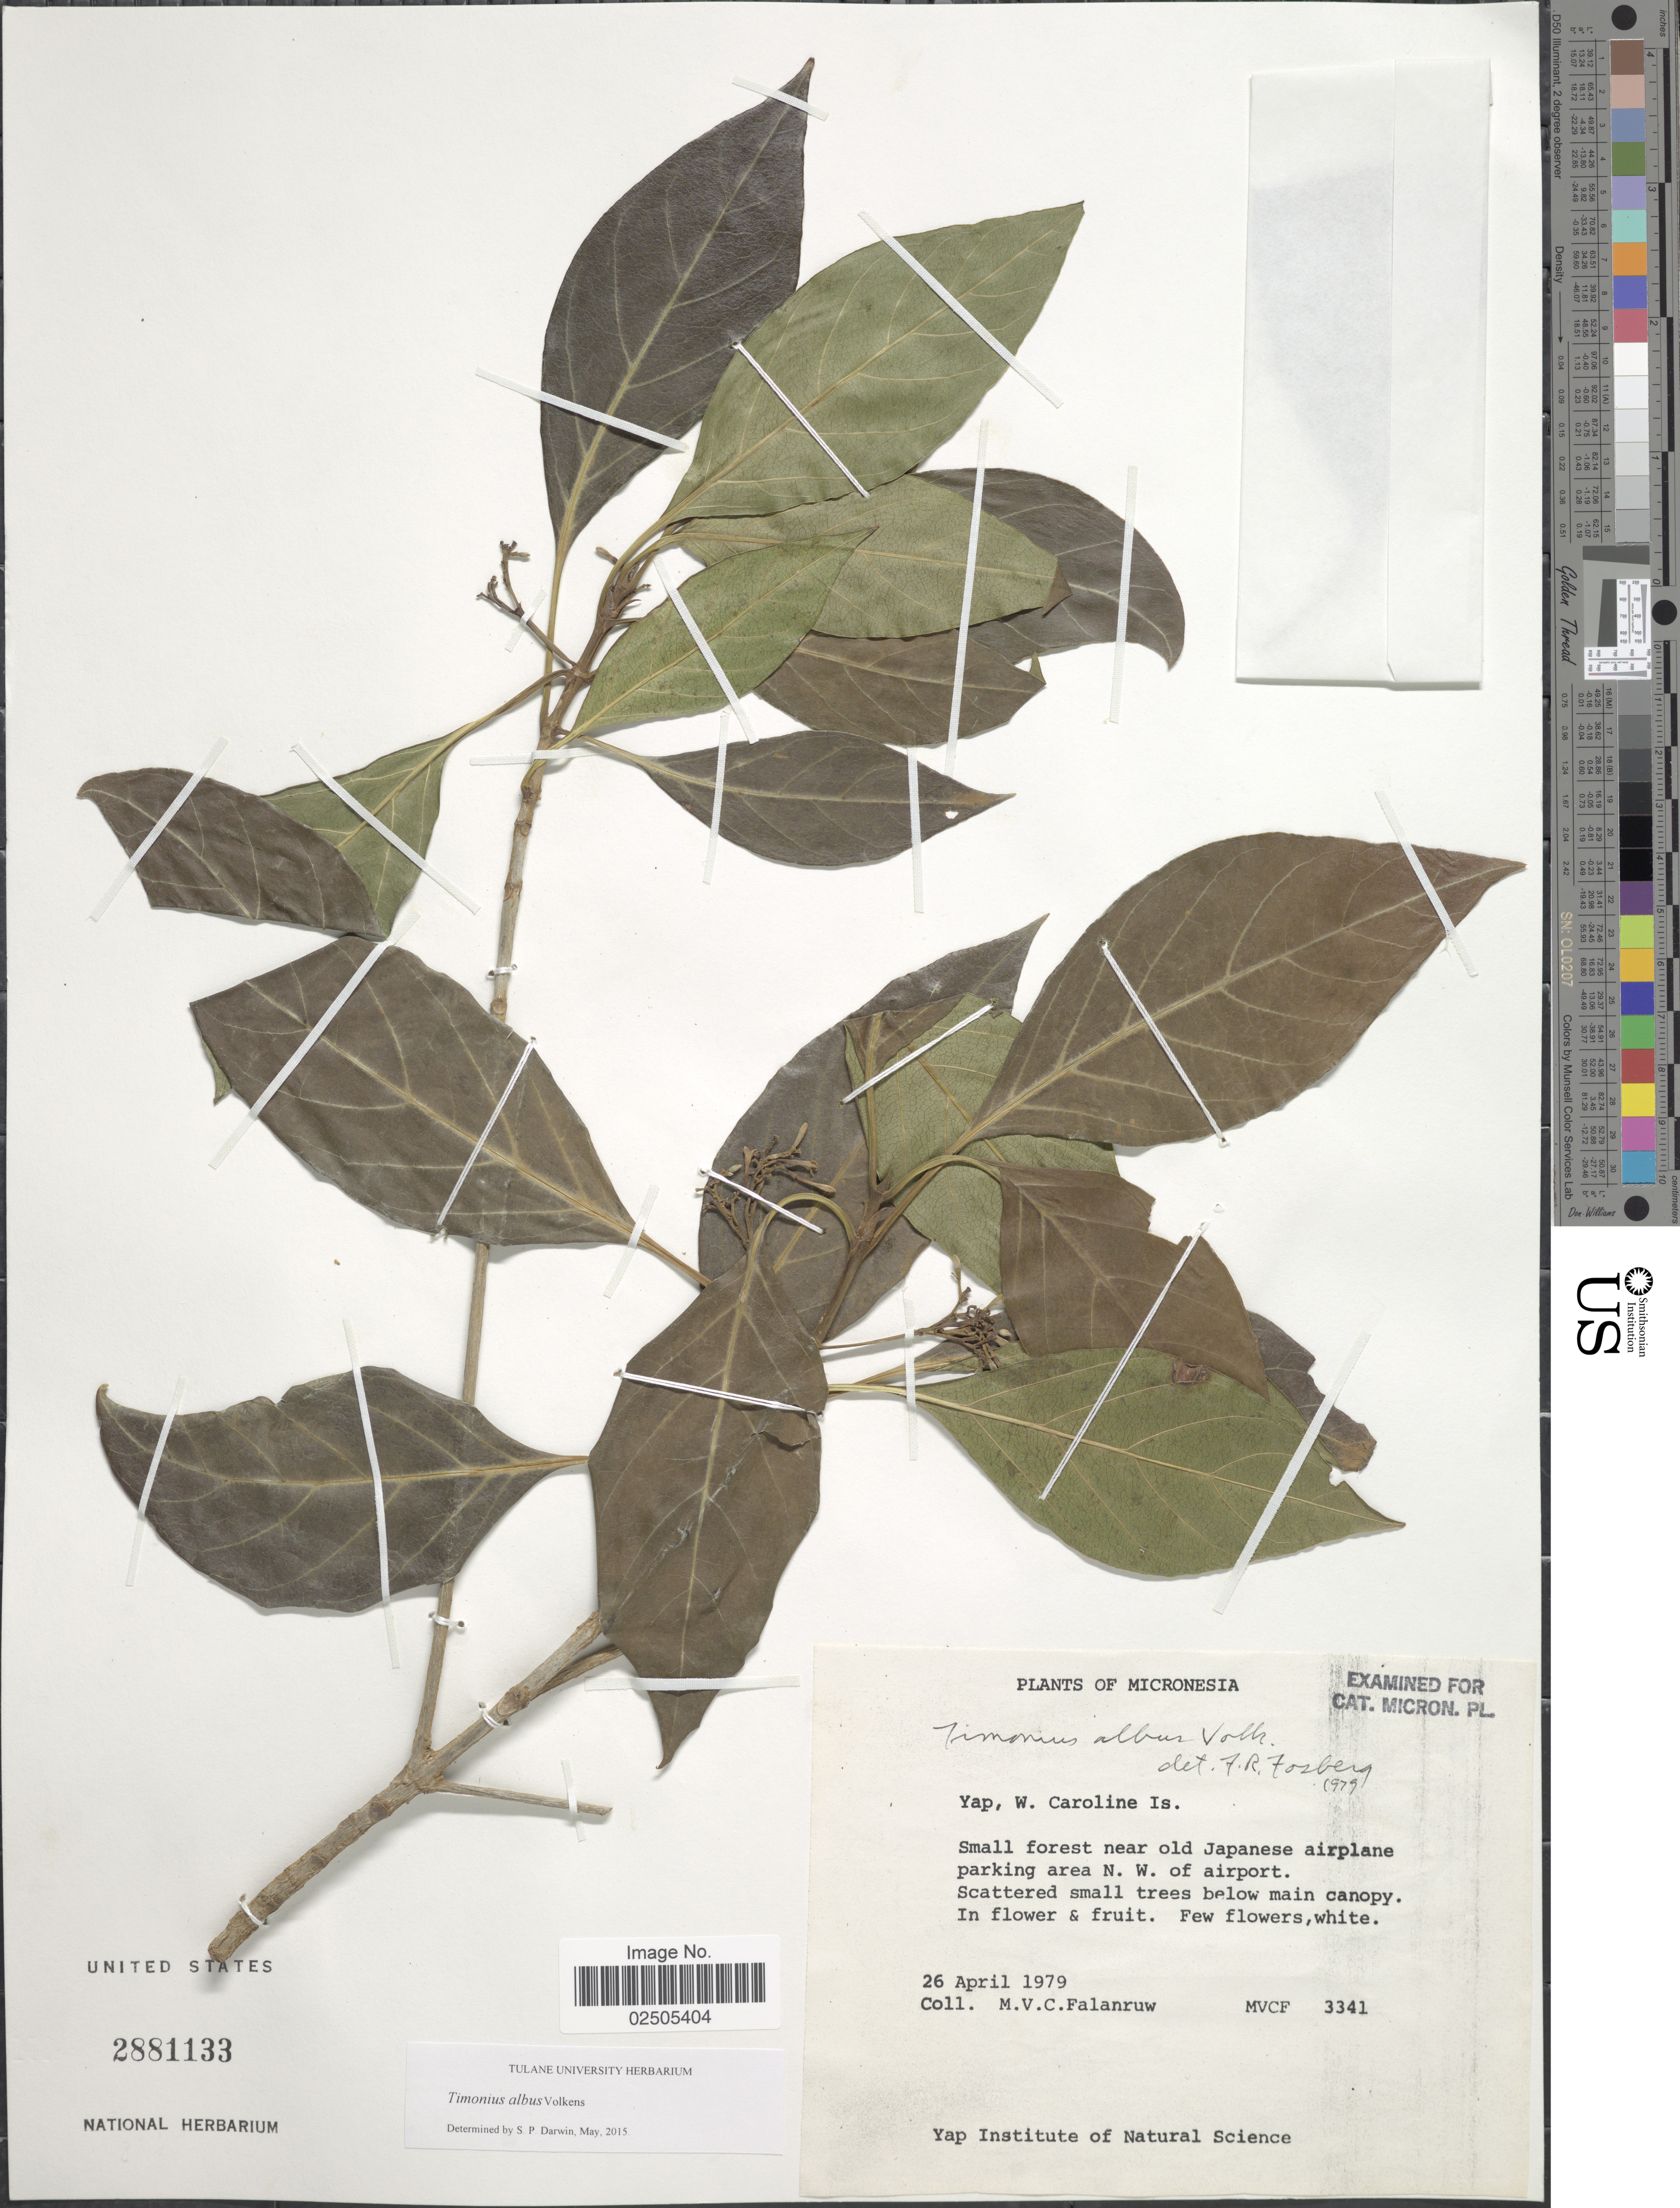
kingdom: Plantae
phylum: Tracheophyta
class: Magnoliopsida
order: Gentianales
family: Rubiaceae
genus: Timonius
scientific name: Timonius albus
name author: Volkens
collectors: M. V. Falanruw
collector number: MVCF3341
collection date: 1979-04-26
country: Micronesia, Federated States of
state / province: Yap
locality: W. Caroline Is. Small forest near old Japanese airplane parking area N.W. of airport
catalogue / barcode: US 2881133